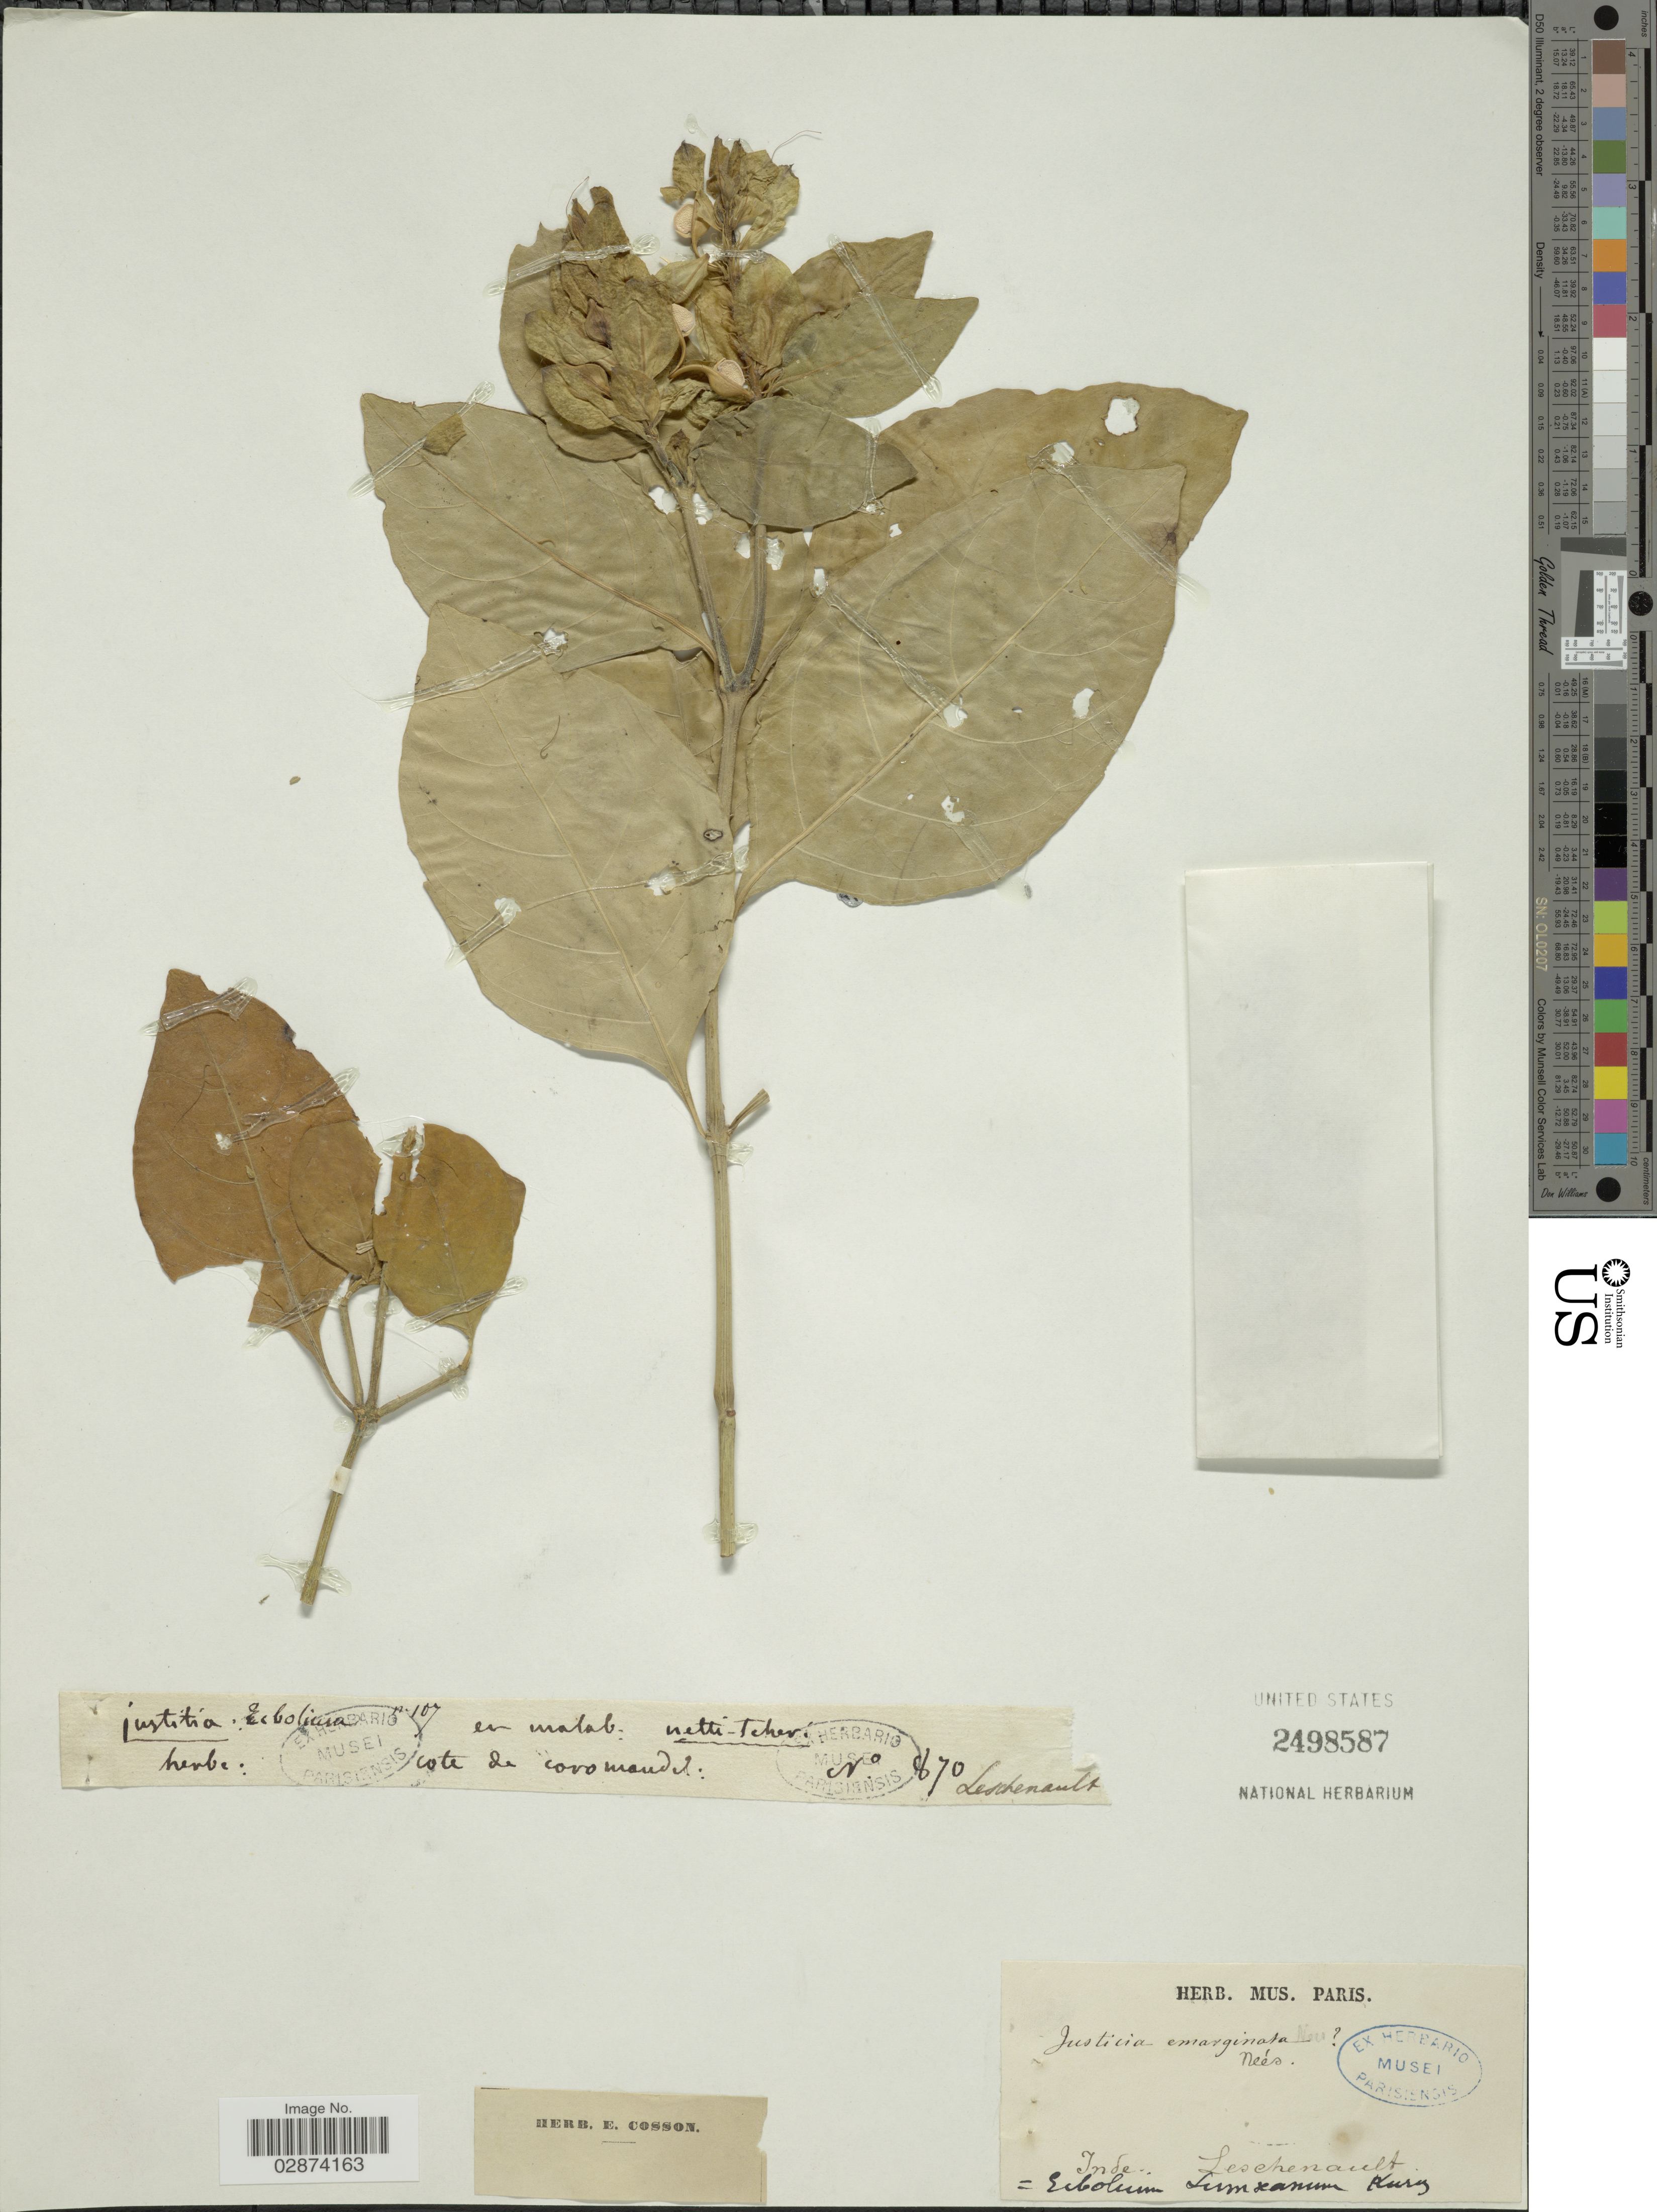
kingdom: Plantae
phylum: Tracheophyta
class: Magnoliopsida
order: Lamiales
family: Acanthaceae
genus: Ecbolium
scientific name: Ecbolium viride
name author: (Forssk.) Alston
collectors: Leschenault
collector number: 870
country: India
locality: Inde. Cote de Coromandel.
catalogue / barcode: US 2498587